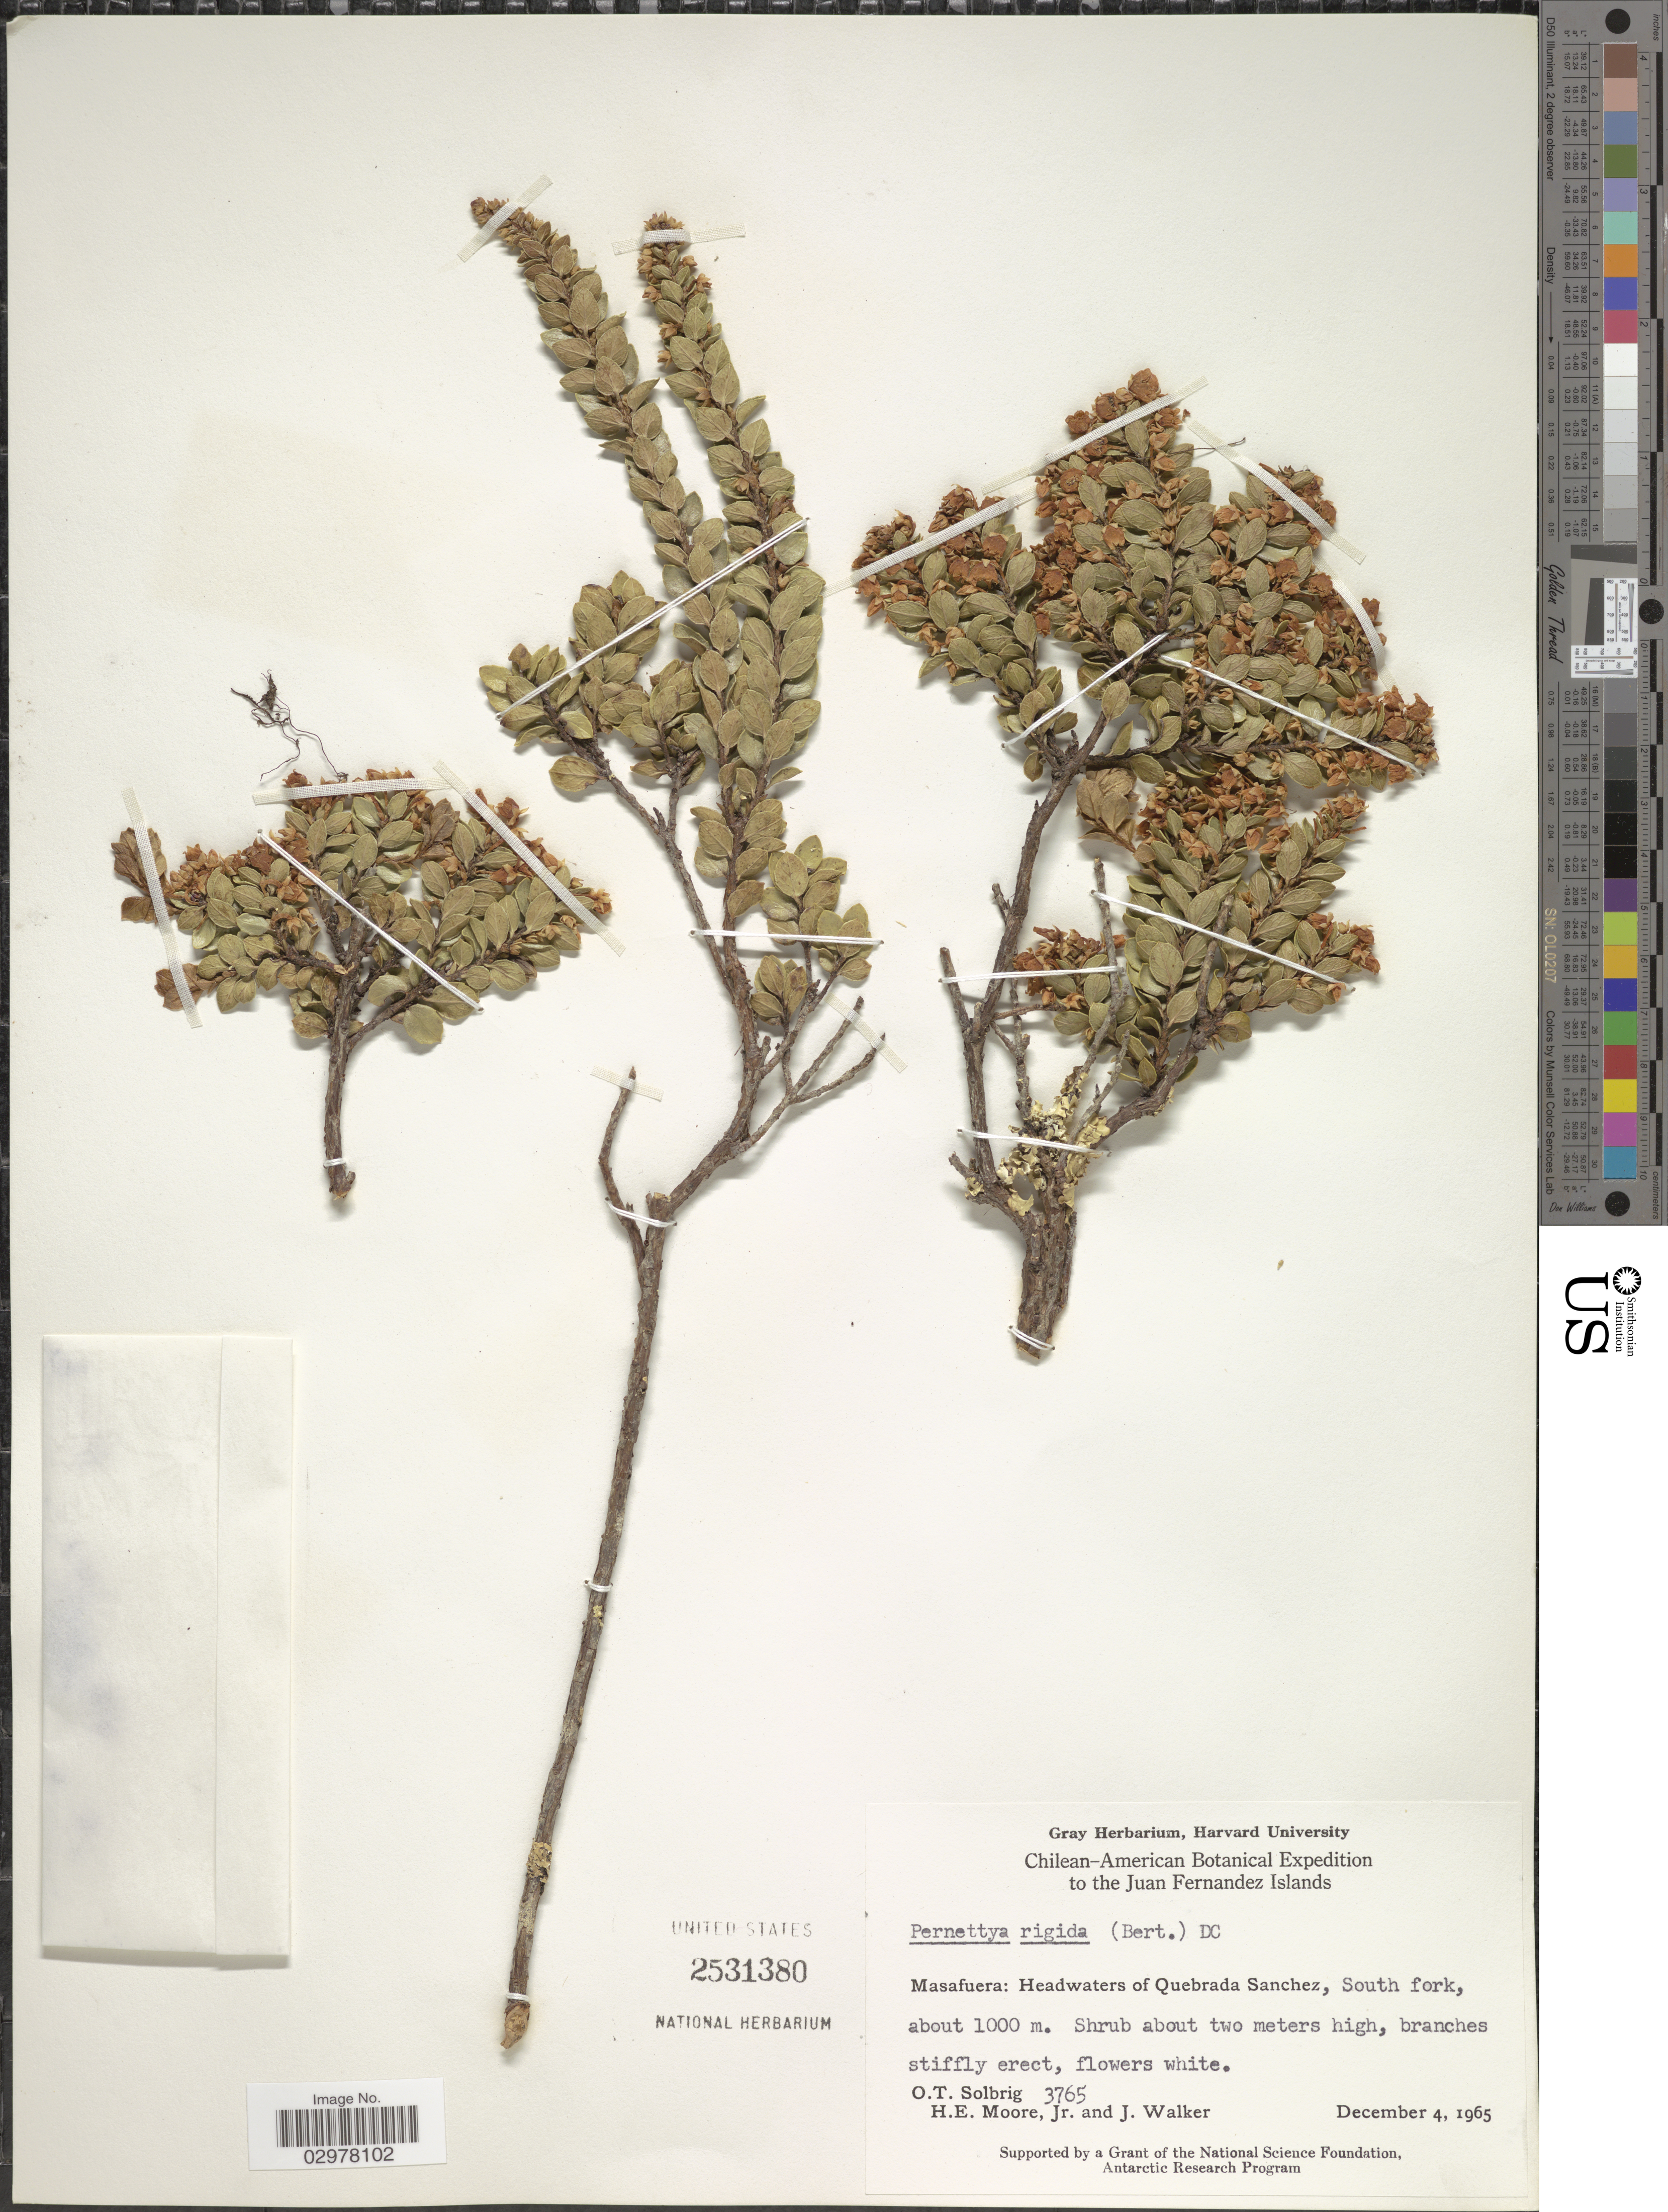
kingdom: Plantae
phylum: Tracheophyta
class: Magnoliopsida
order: Ericales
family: Ericaceae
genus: Pernettya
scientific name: Pernettya rigida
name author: (Bertero ex Colla) DC.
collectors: O. T. Solbrig, H. Moore & J. Walker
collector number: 3765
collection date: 1965-12-04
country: Chile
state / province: Valparaíso (V)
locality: Juan Fernandez Islands. Masafuera: Headwaters of Quebrada Sanchez, South fork.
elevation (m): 1000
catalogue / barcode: US 2531380